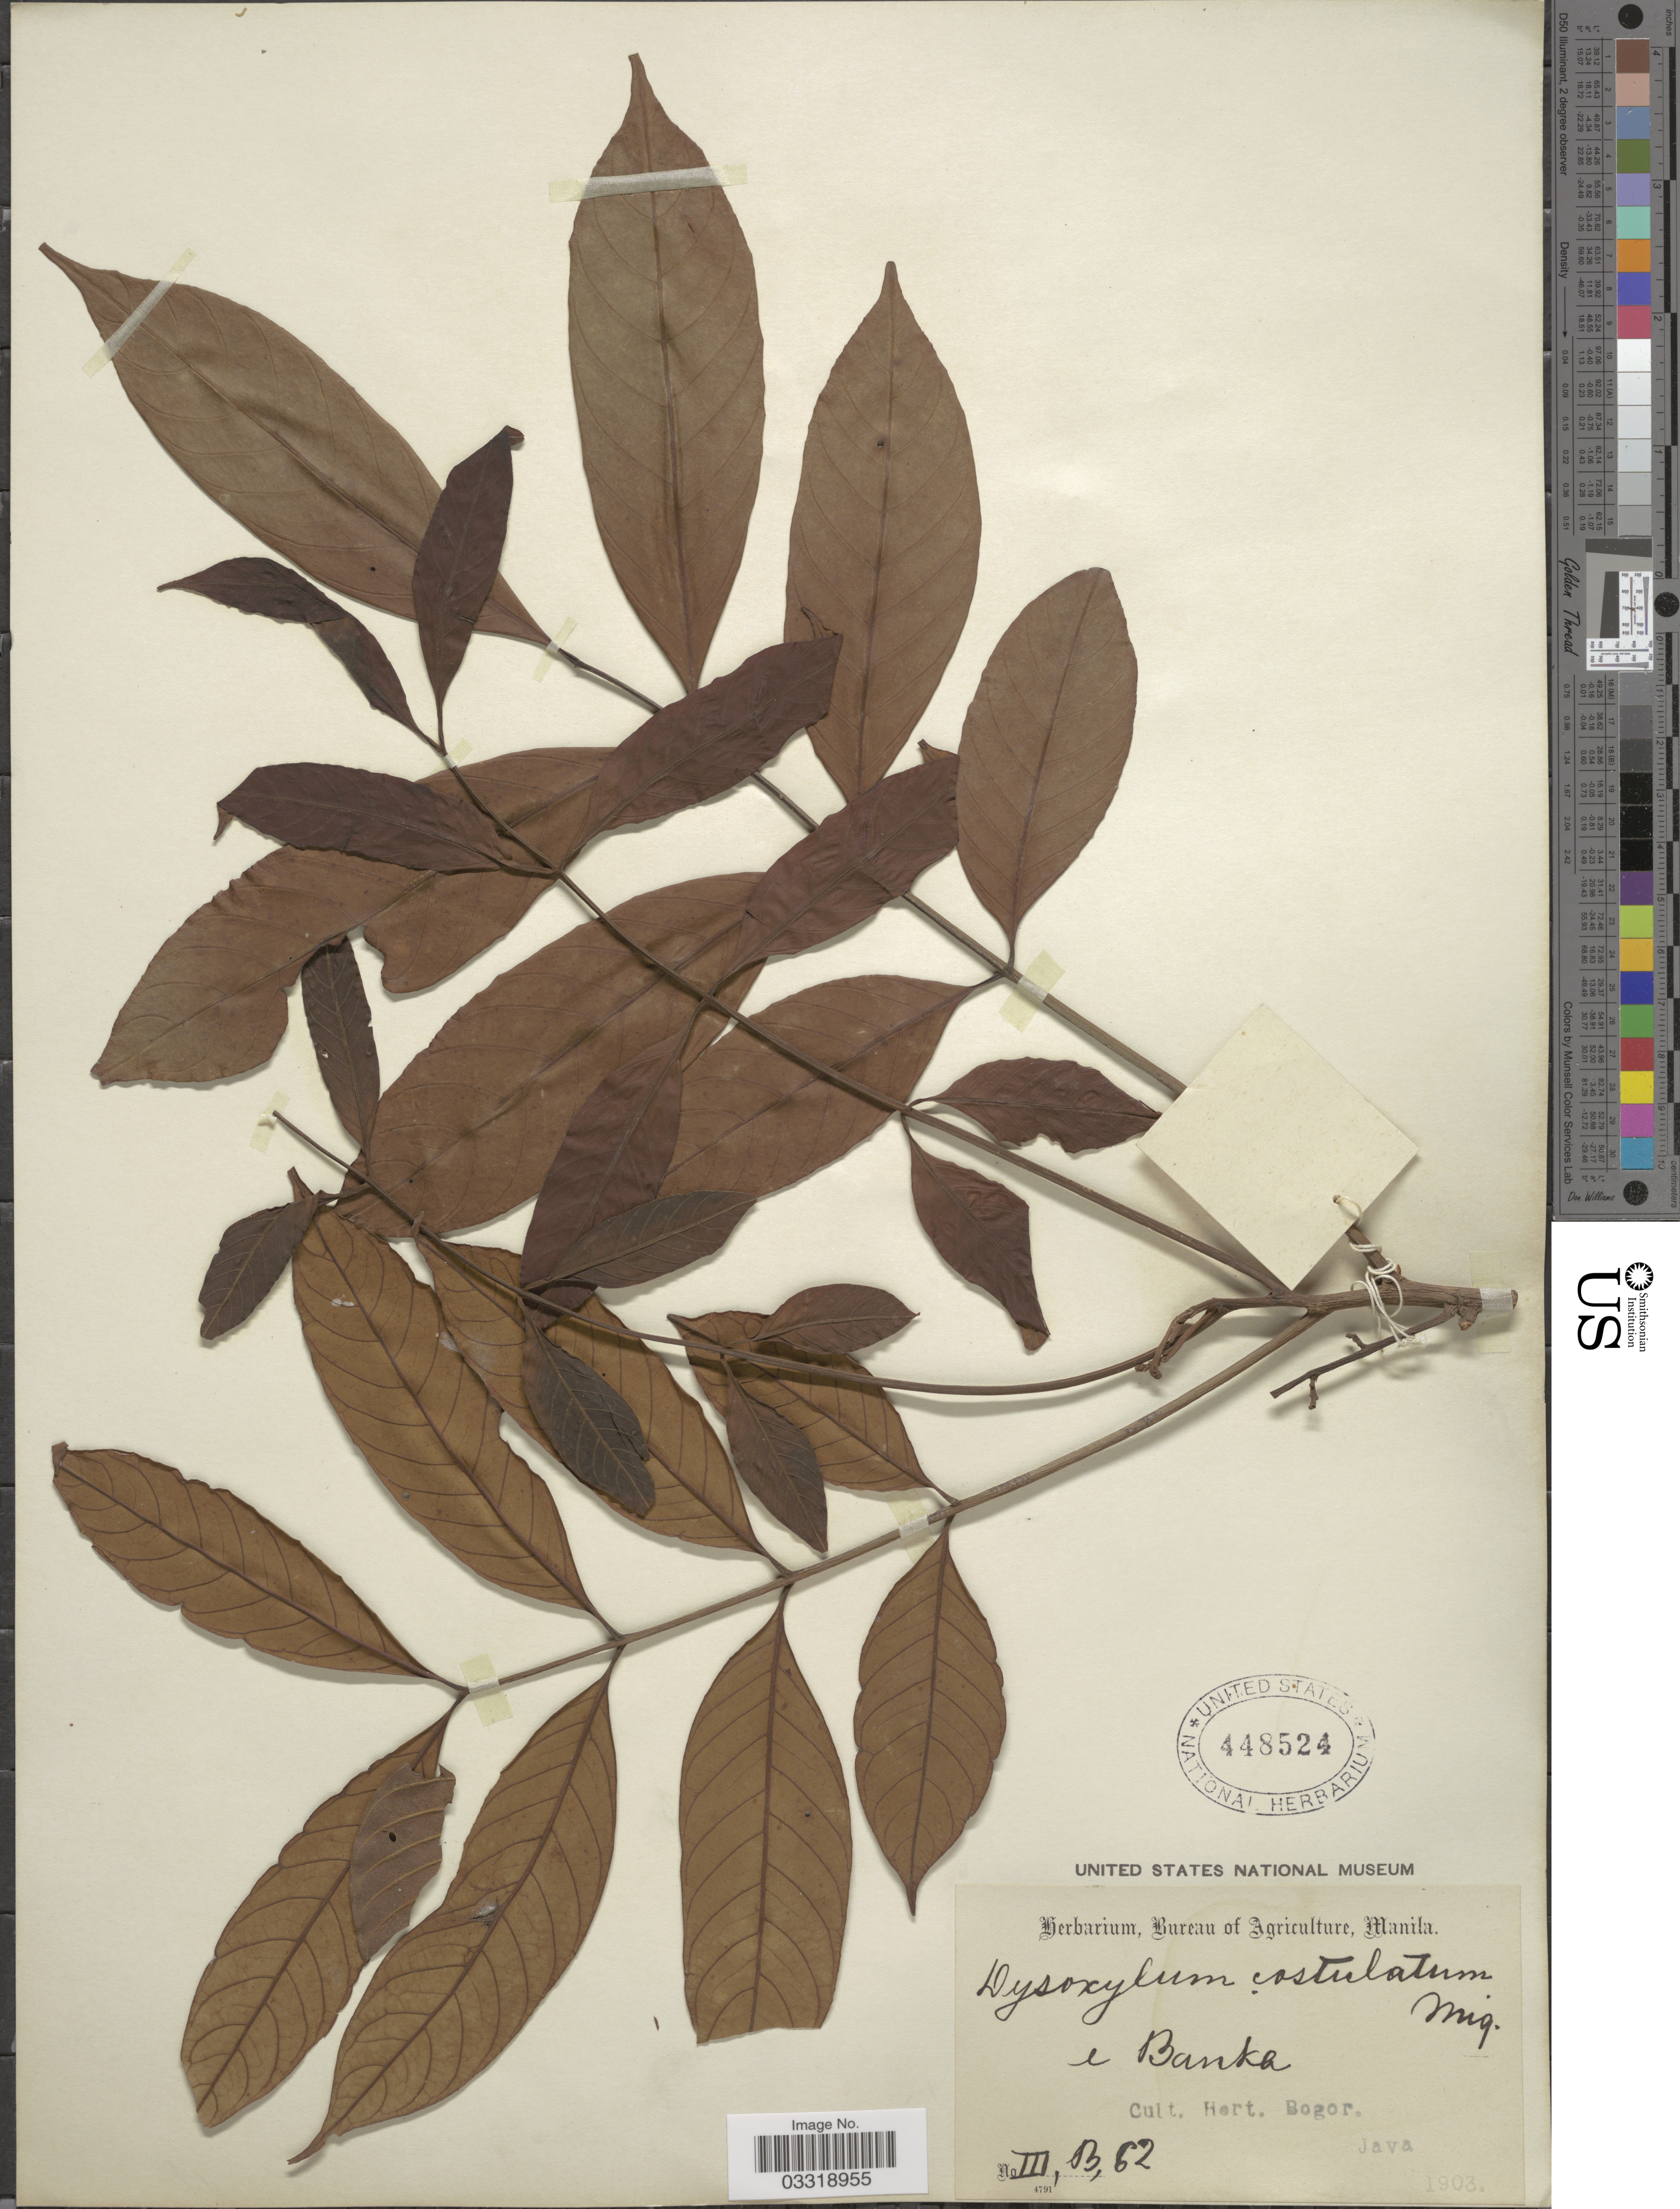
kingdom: Plantae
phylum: Tracheophyta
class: Magnoliopsida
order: Sapindales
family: Meliaceae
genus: Prasoxylon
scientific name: Prasoxylon alliaceum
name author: (Blume) M. Roem.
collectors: ex Herb. Bur. Agric. Manila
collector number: III,B,62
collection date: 1903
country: Indonesia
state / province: Java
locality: Banka. Cult. Hort. Bogor.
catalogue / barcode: US 448524